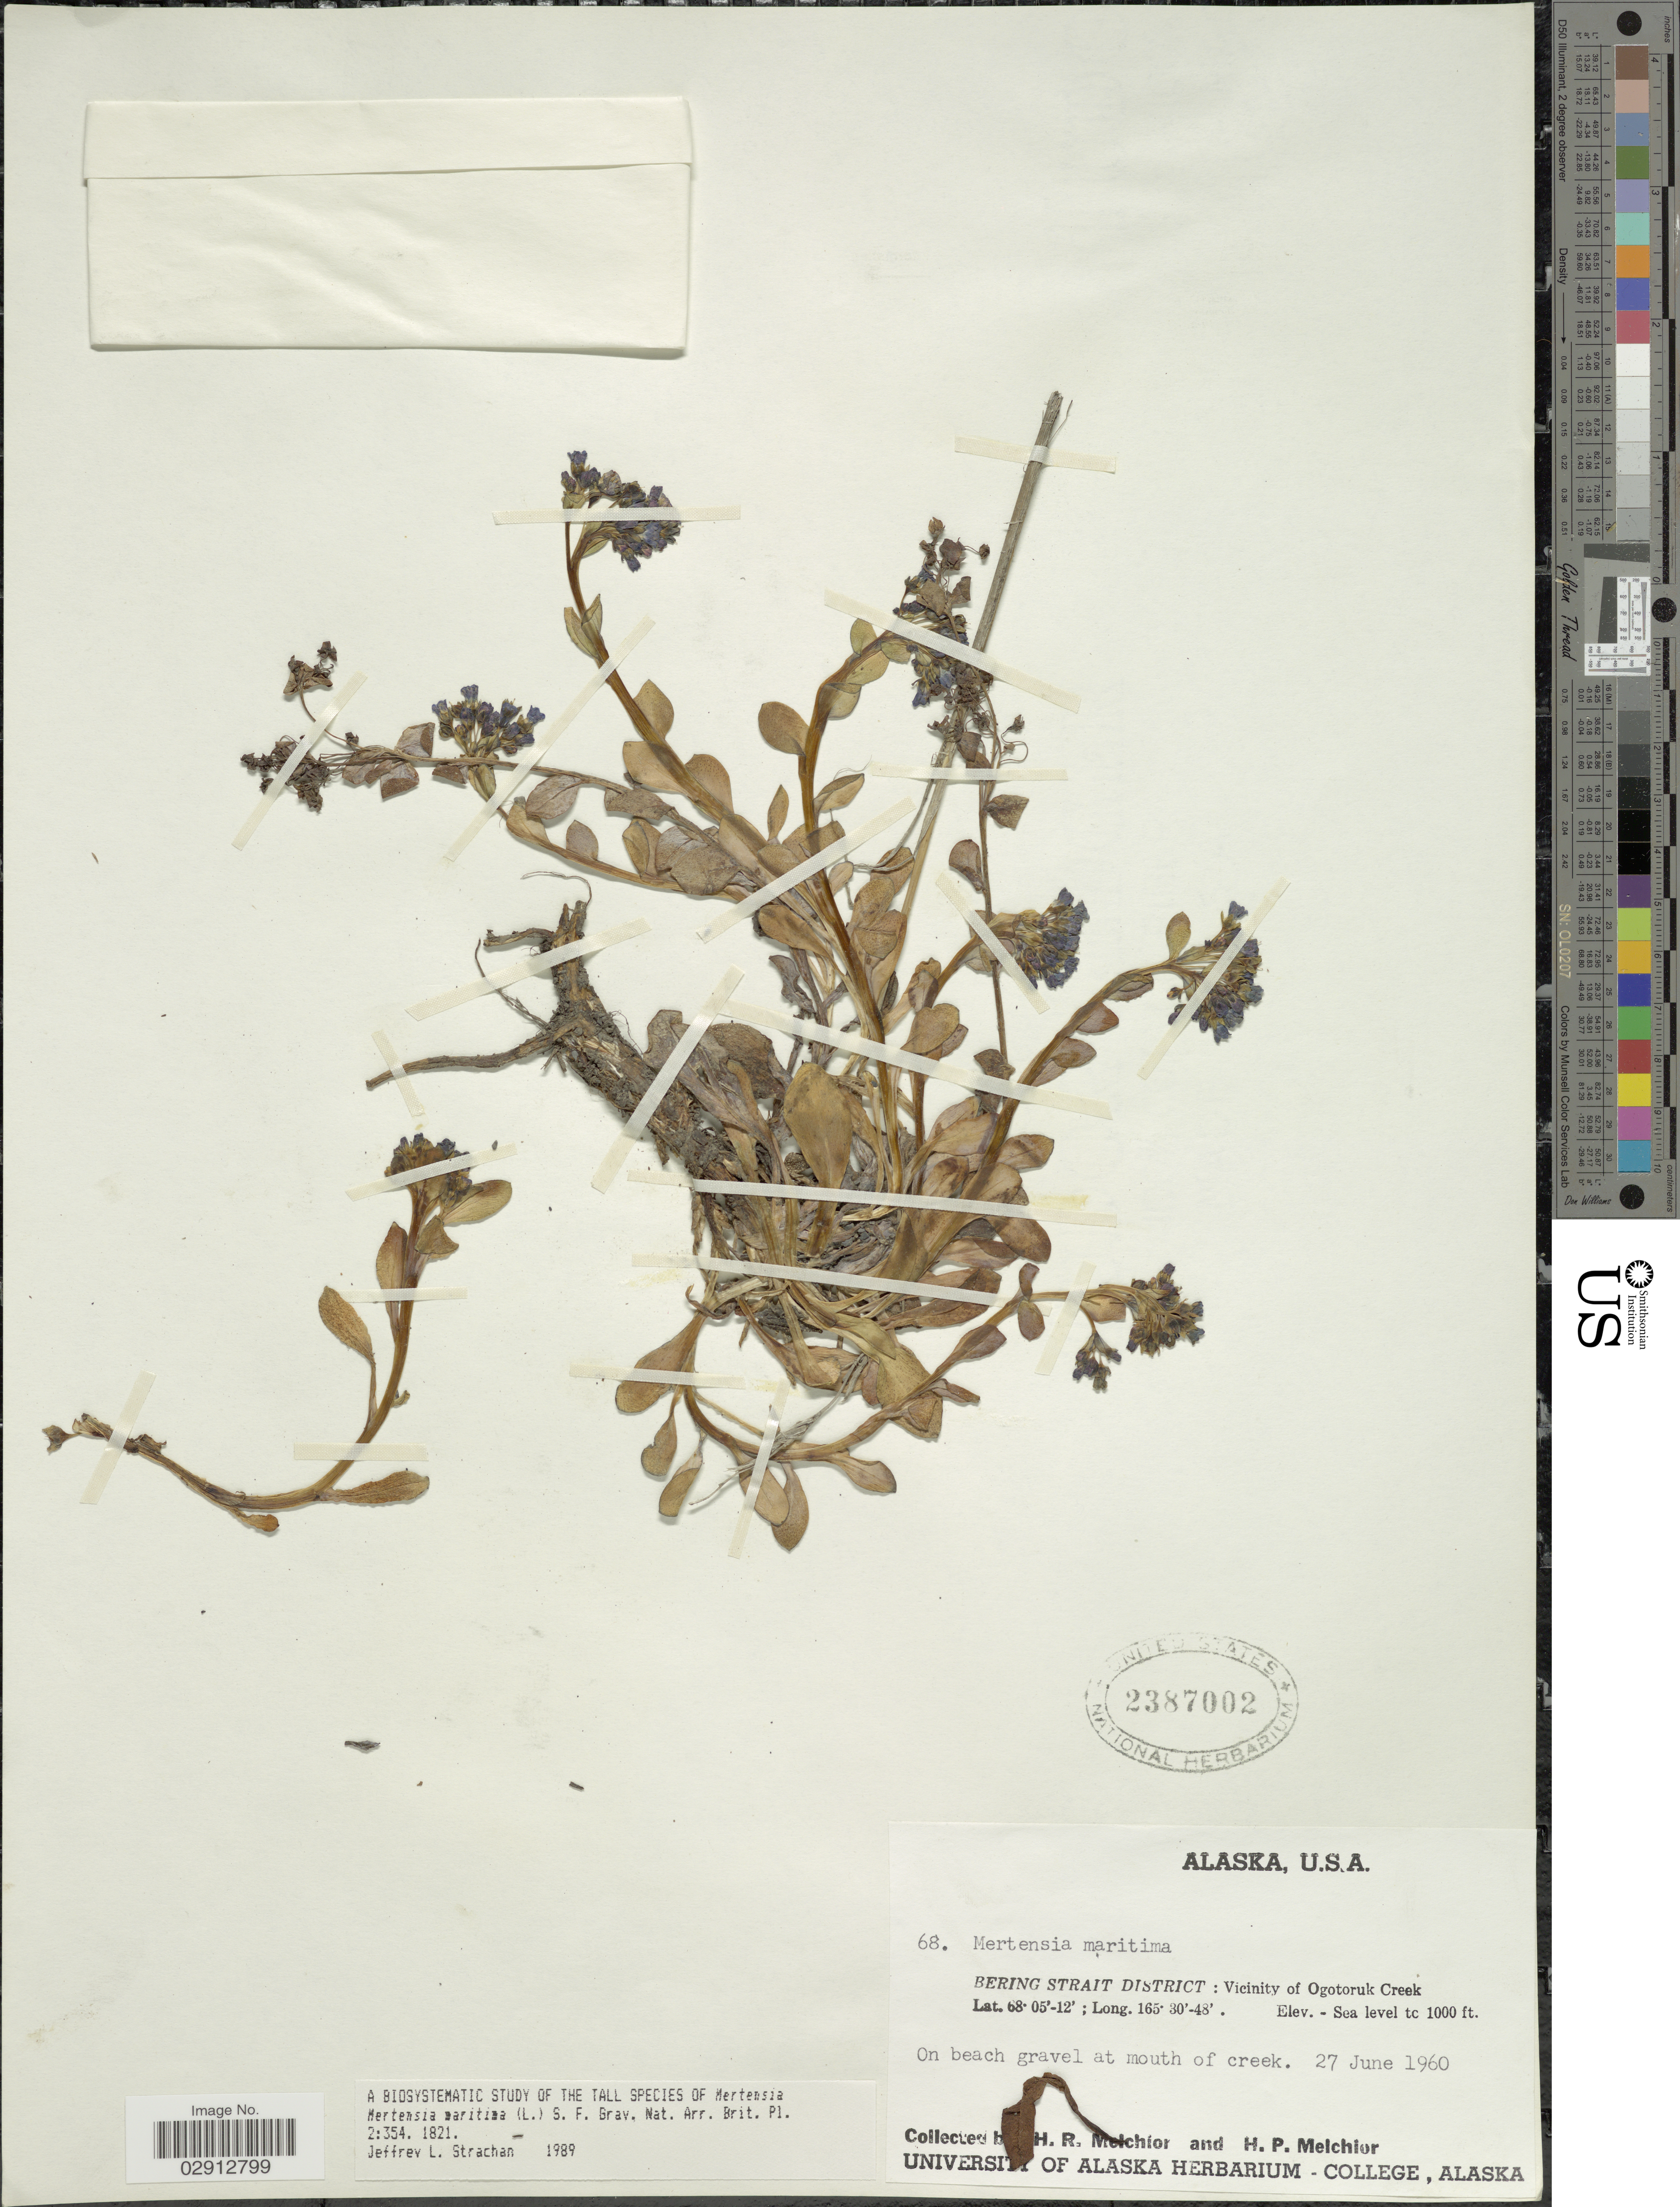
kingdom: Plantae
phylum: Tracheophyta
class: Magnoliopsida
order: Boraginales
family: Boraginaceae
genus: Mertensia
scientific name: Mertensia maritima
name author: (L.) S.F. Gray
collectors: H. R. Melchior & H. P. Melchior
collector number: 68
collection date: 1960-06-27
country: United States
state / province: Alaska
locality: Bering Strait District: Vicinity of Ogotoruk Creek.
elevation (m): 0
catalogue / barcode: US 2387002